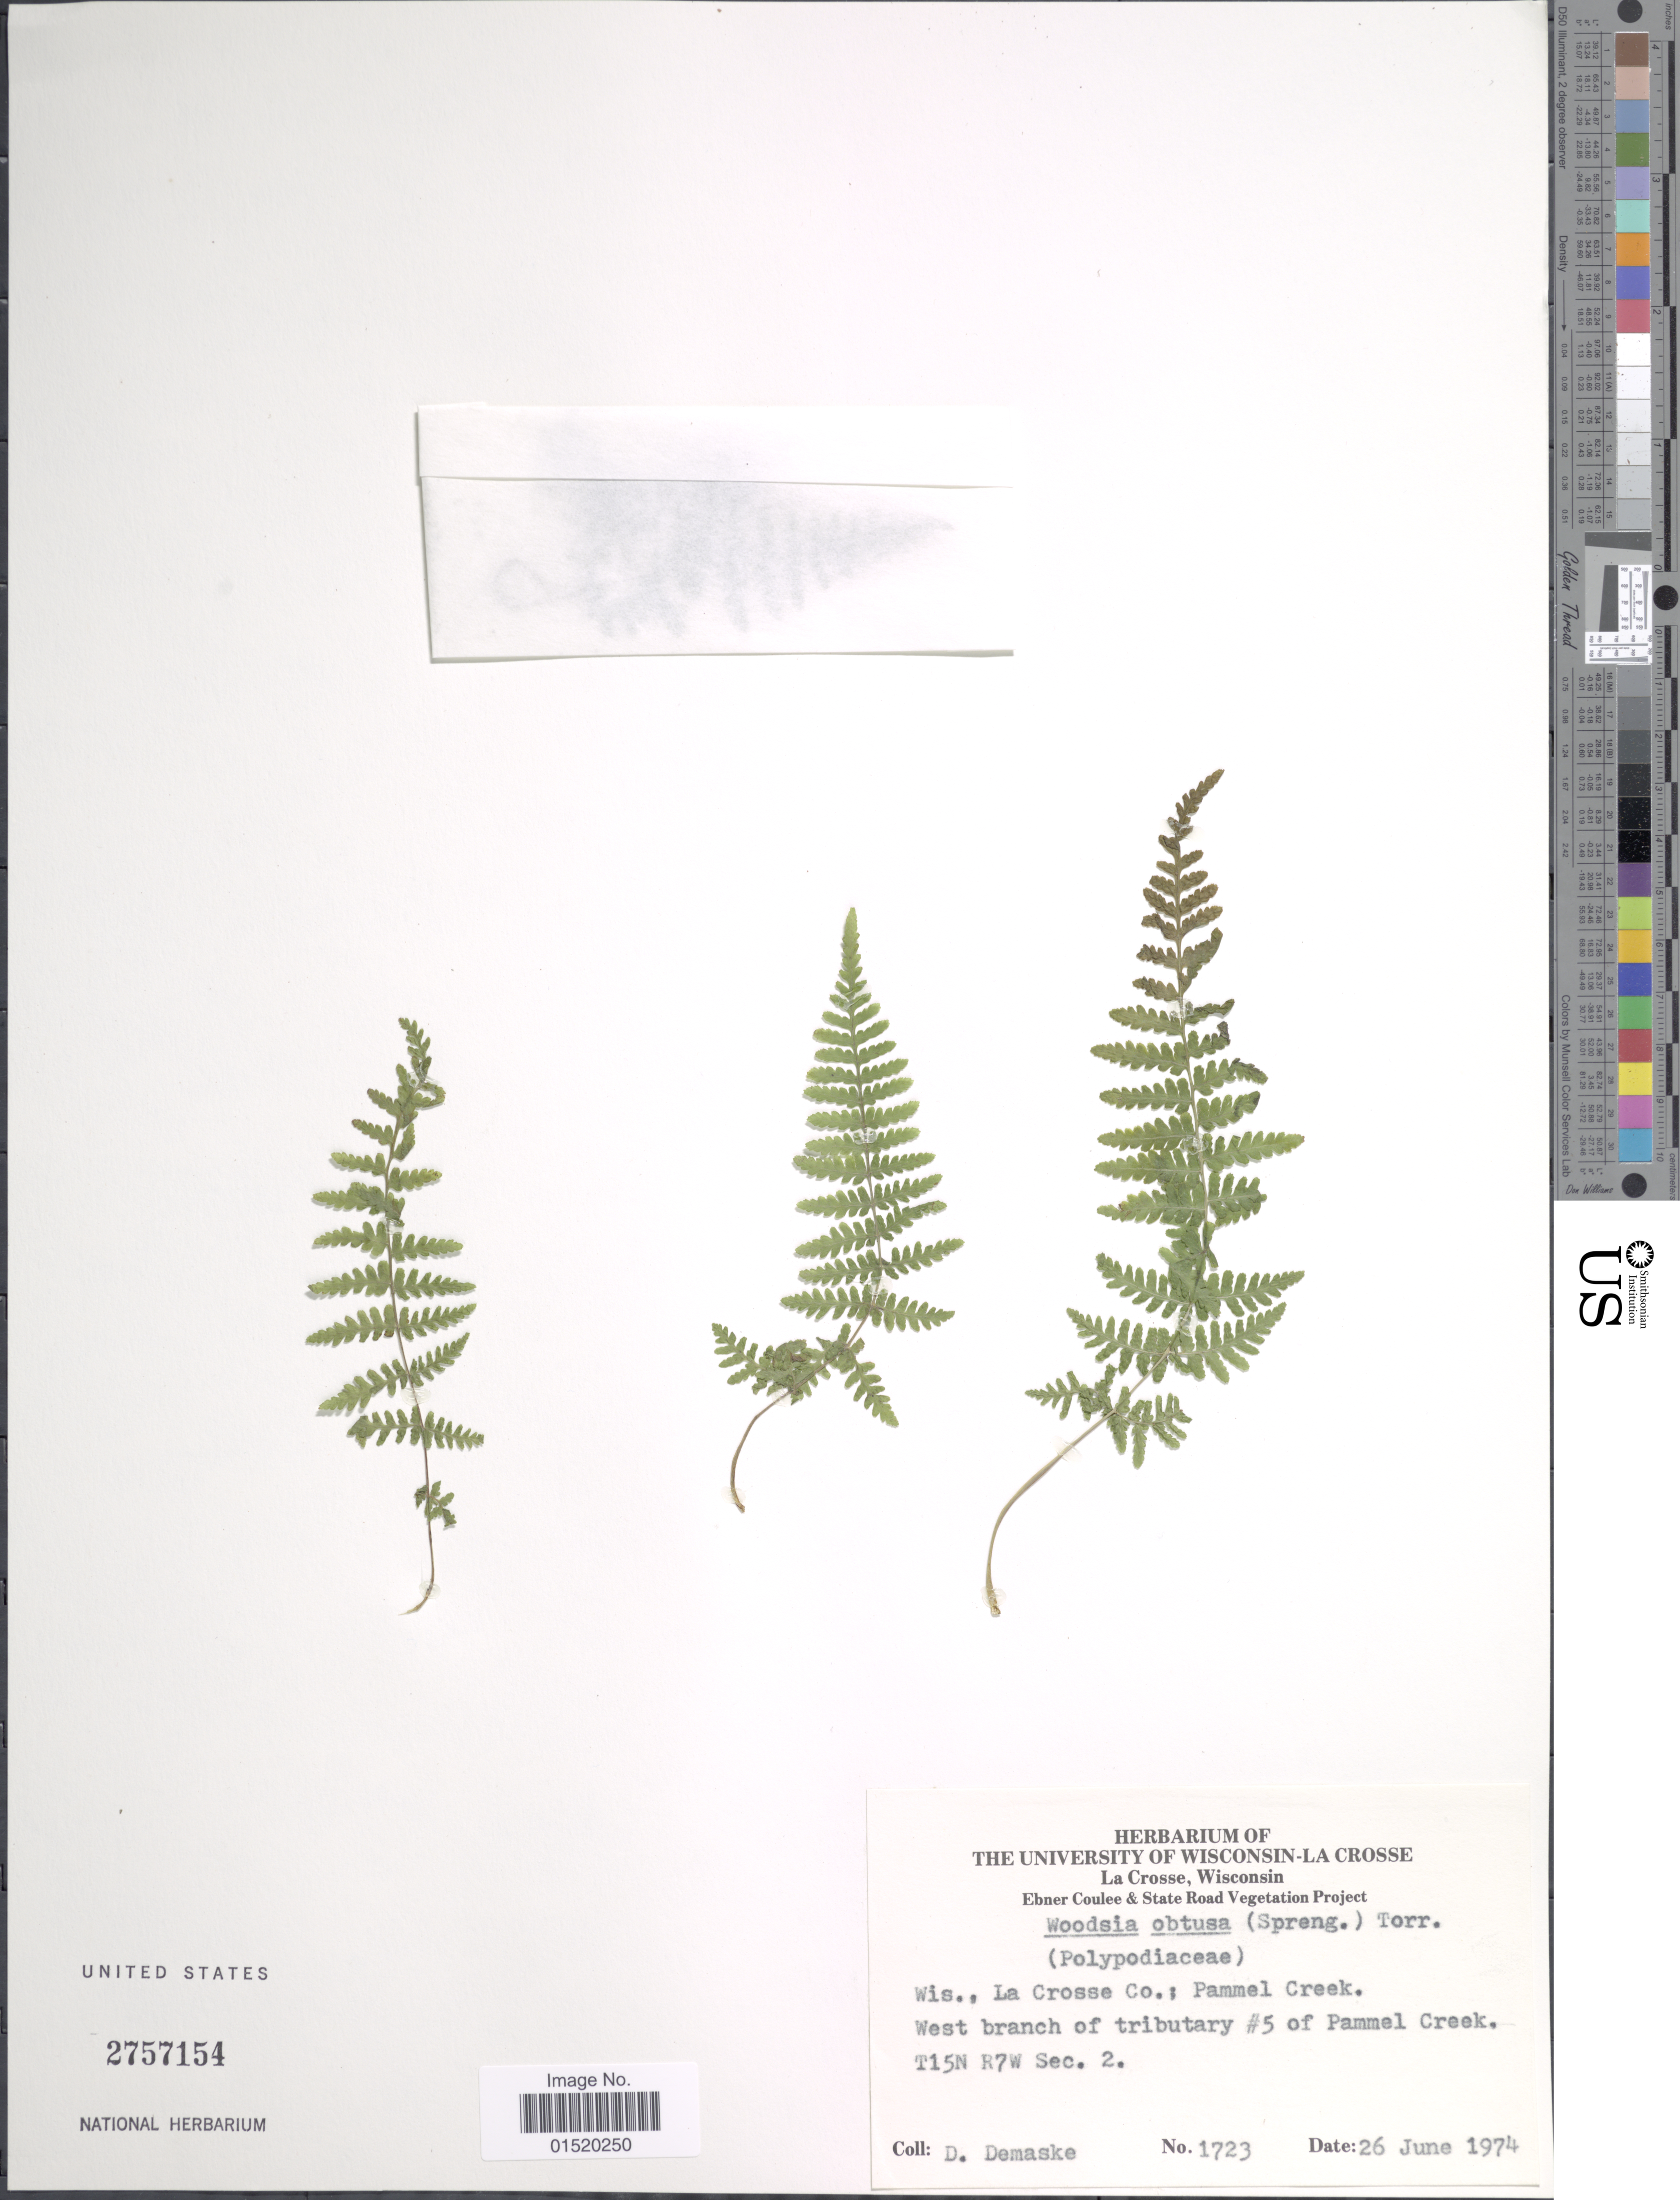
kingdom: Plantae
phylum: Tracheophyta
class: Polypodiopsida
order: Polypodiales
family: Woodsiaceae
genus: Woodsia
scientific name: Woodsia obtusa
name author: (Spreng.) Torr.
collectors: D. Demaske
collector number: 1723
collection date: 1974-06-26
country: United States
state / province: Wisconsin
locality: La Crosse, La Crosse Co; Pammel Creek, West branch of tributary #5 of Pammel Creek, T15N R7W Sec. 2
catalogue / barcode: US 2757154